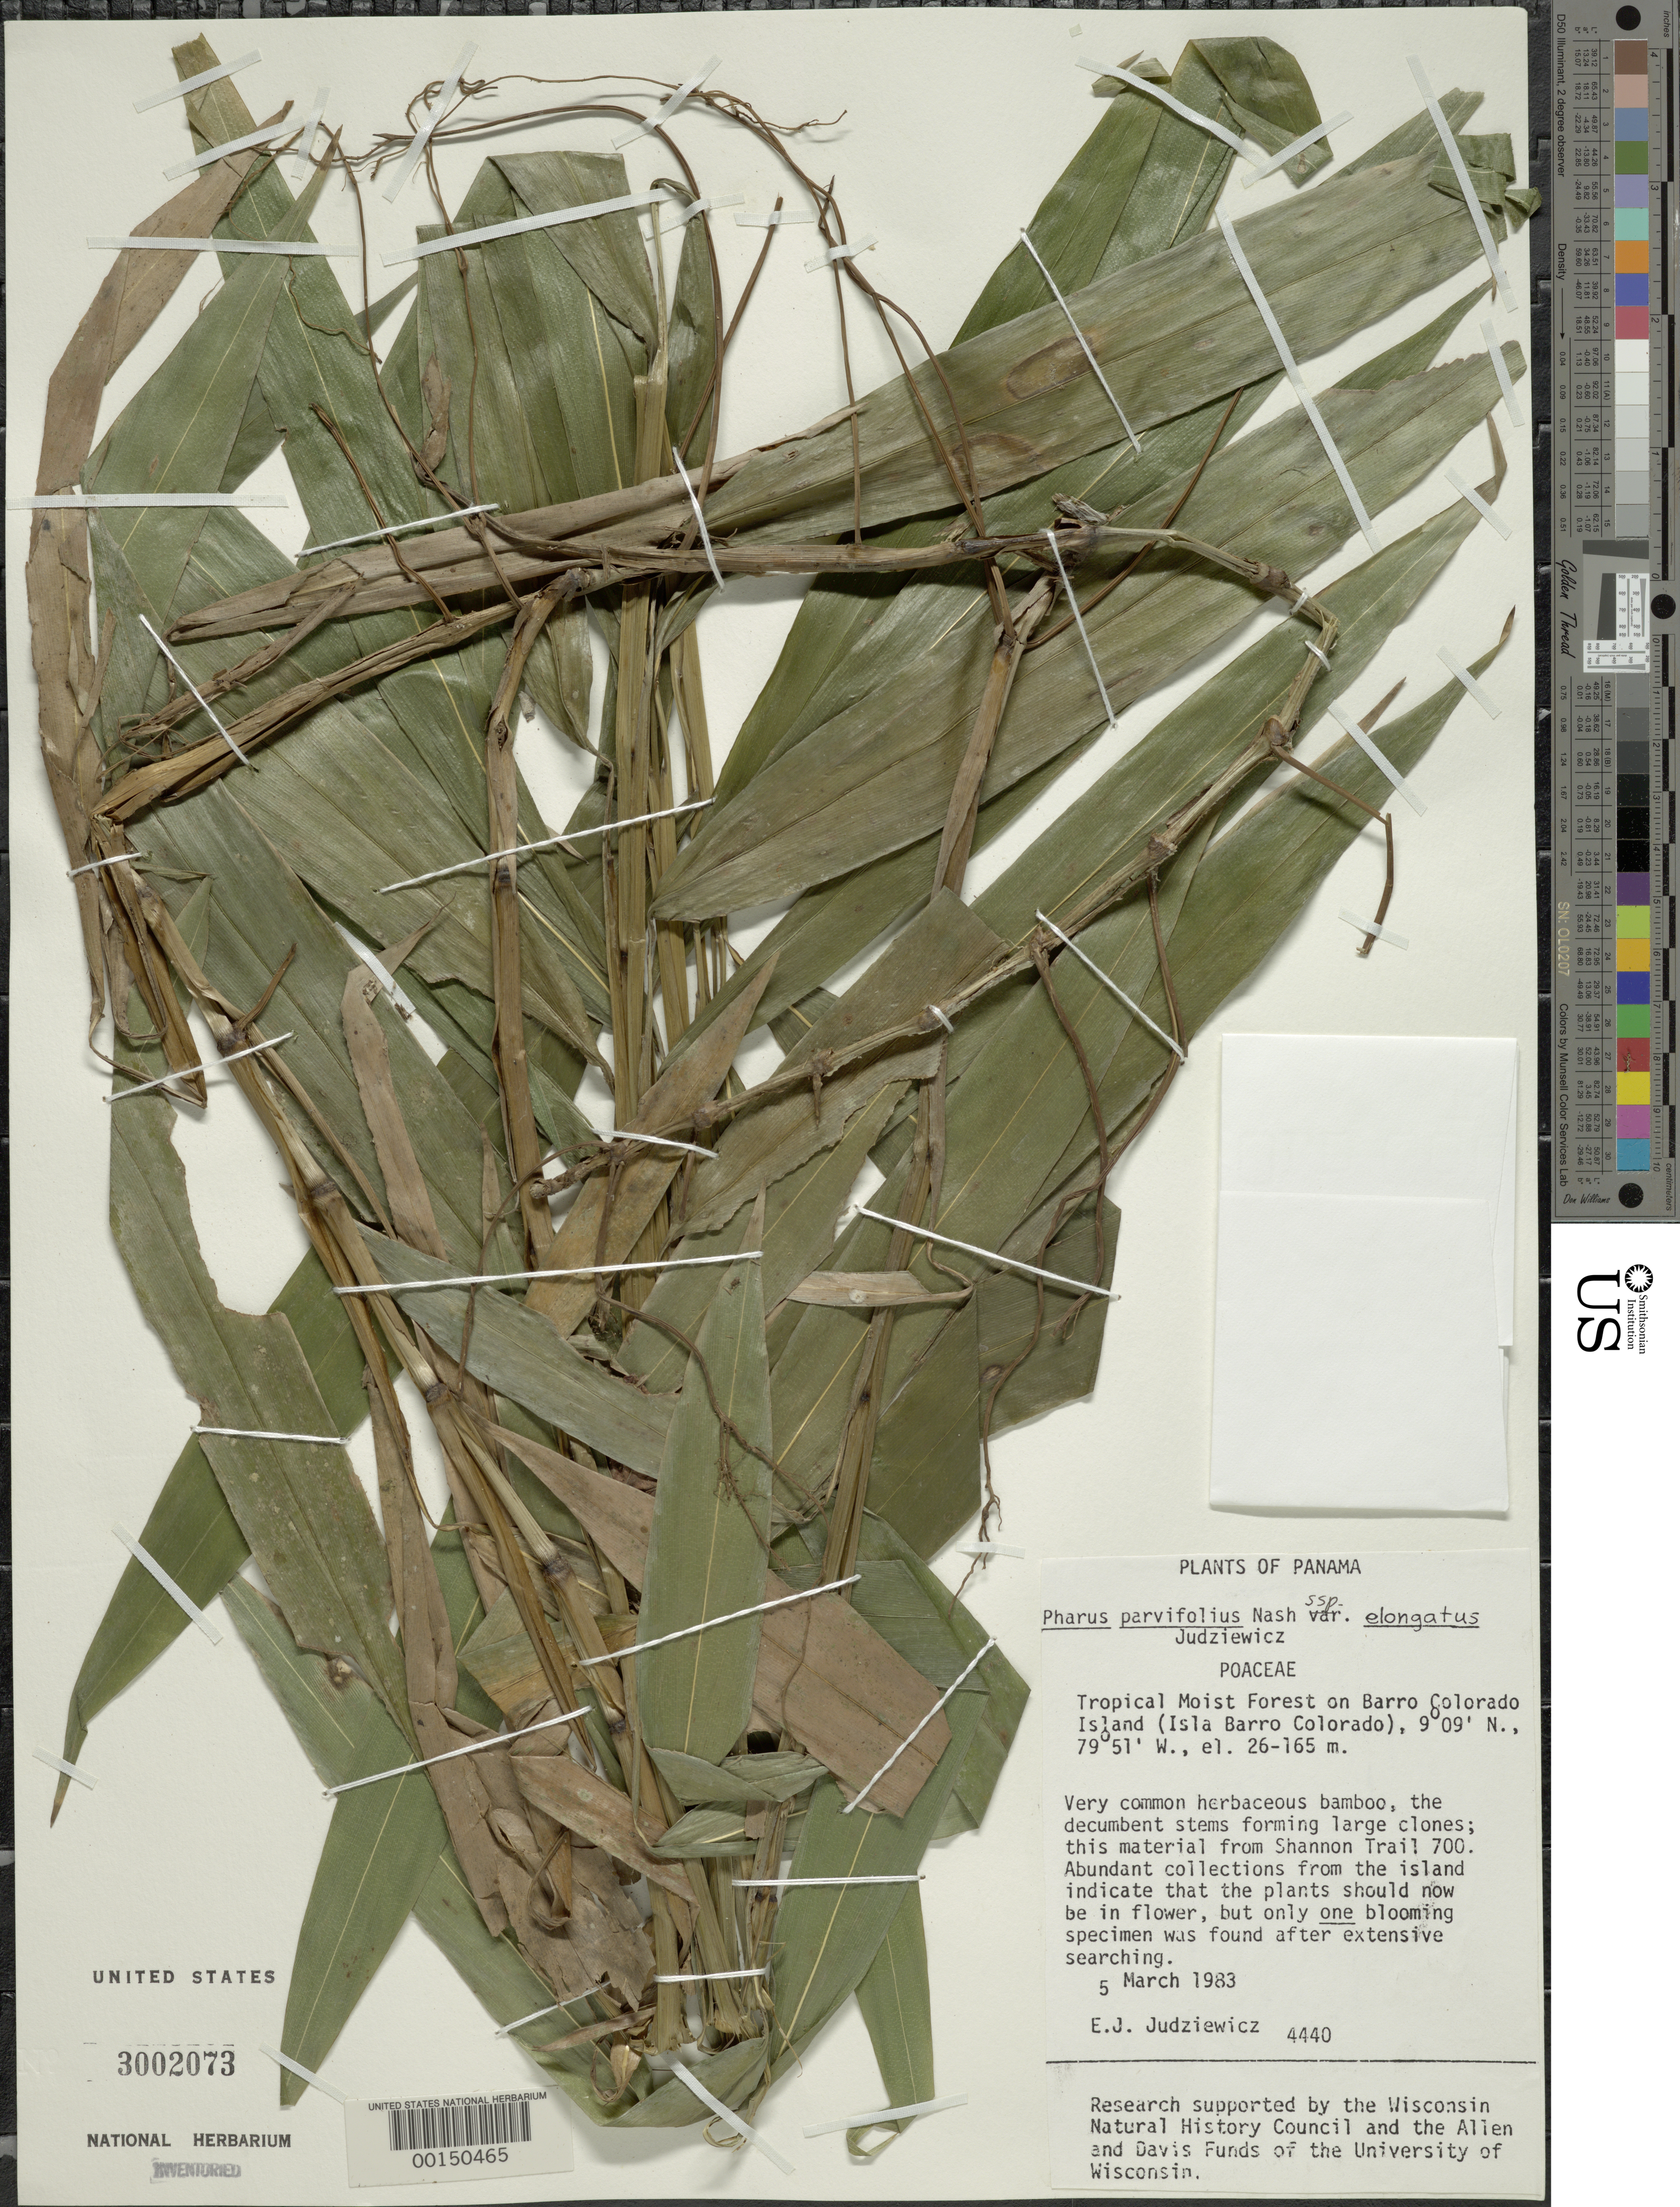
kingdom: Plantae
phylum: Tracheophyta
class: Liliopsida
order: Poales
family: Poaceae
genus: Pharus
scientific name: Pharus parvifolius subsp. elongatus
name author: Judz.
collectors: E. J. Judziewicz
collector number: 4440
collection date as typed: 05 Mar 1983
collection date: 1983-03-05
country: Panama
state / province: Panamá Oeste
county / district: Canal Zone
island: Barro Colorado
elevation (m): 26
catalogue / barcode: US 3002073